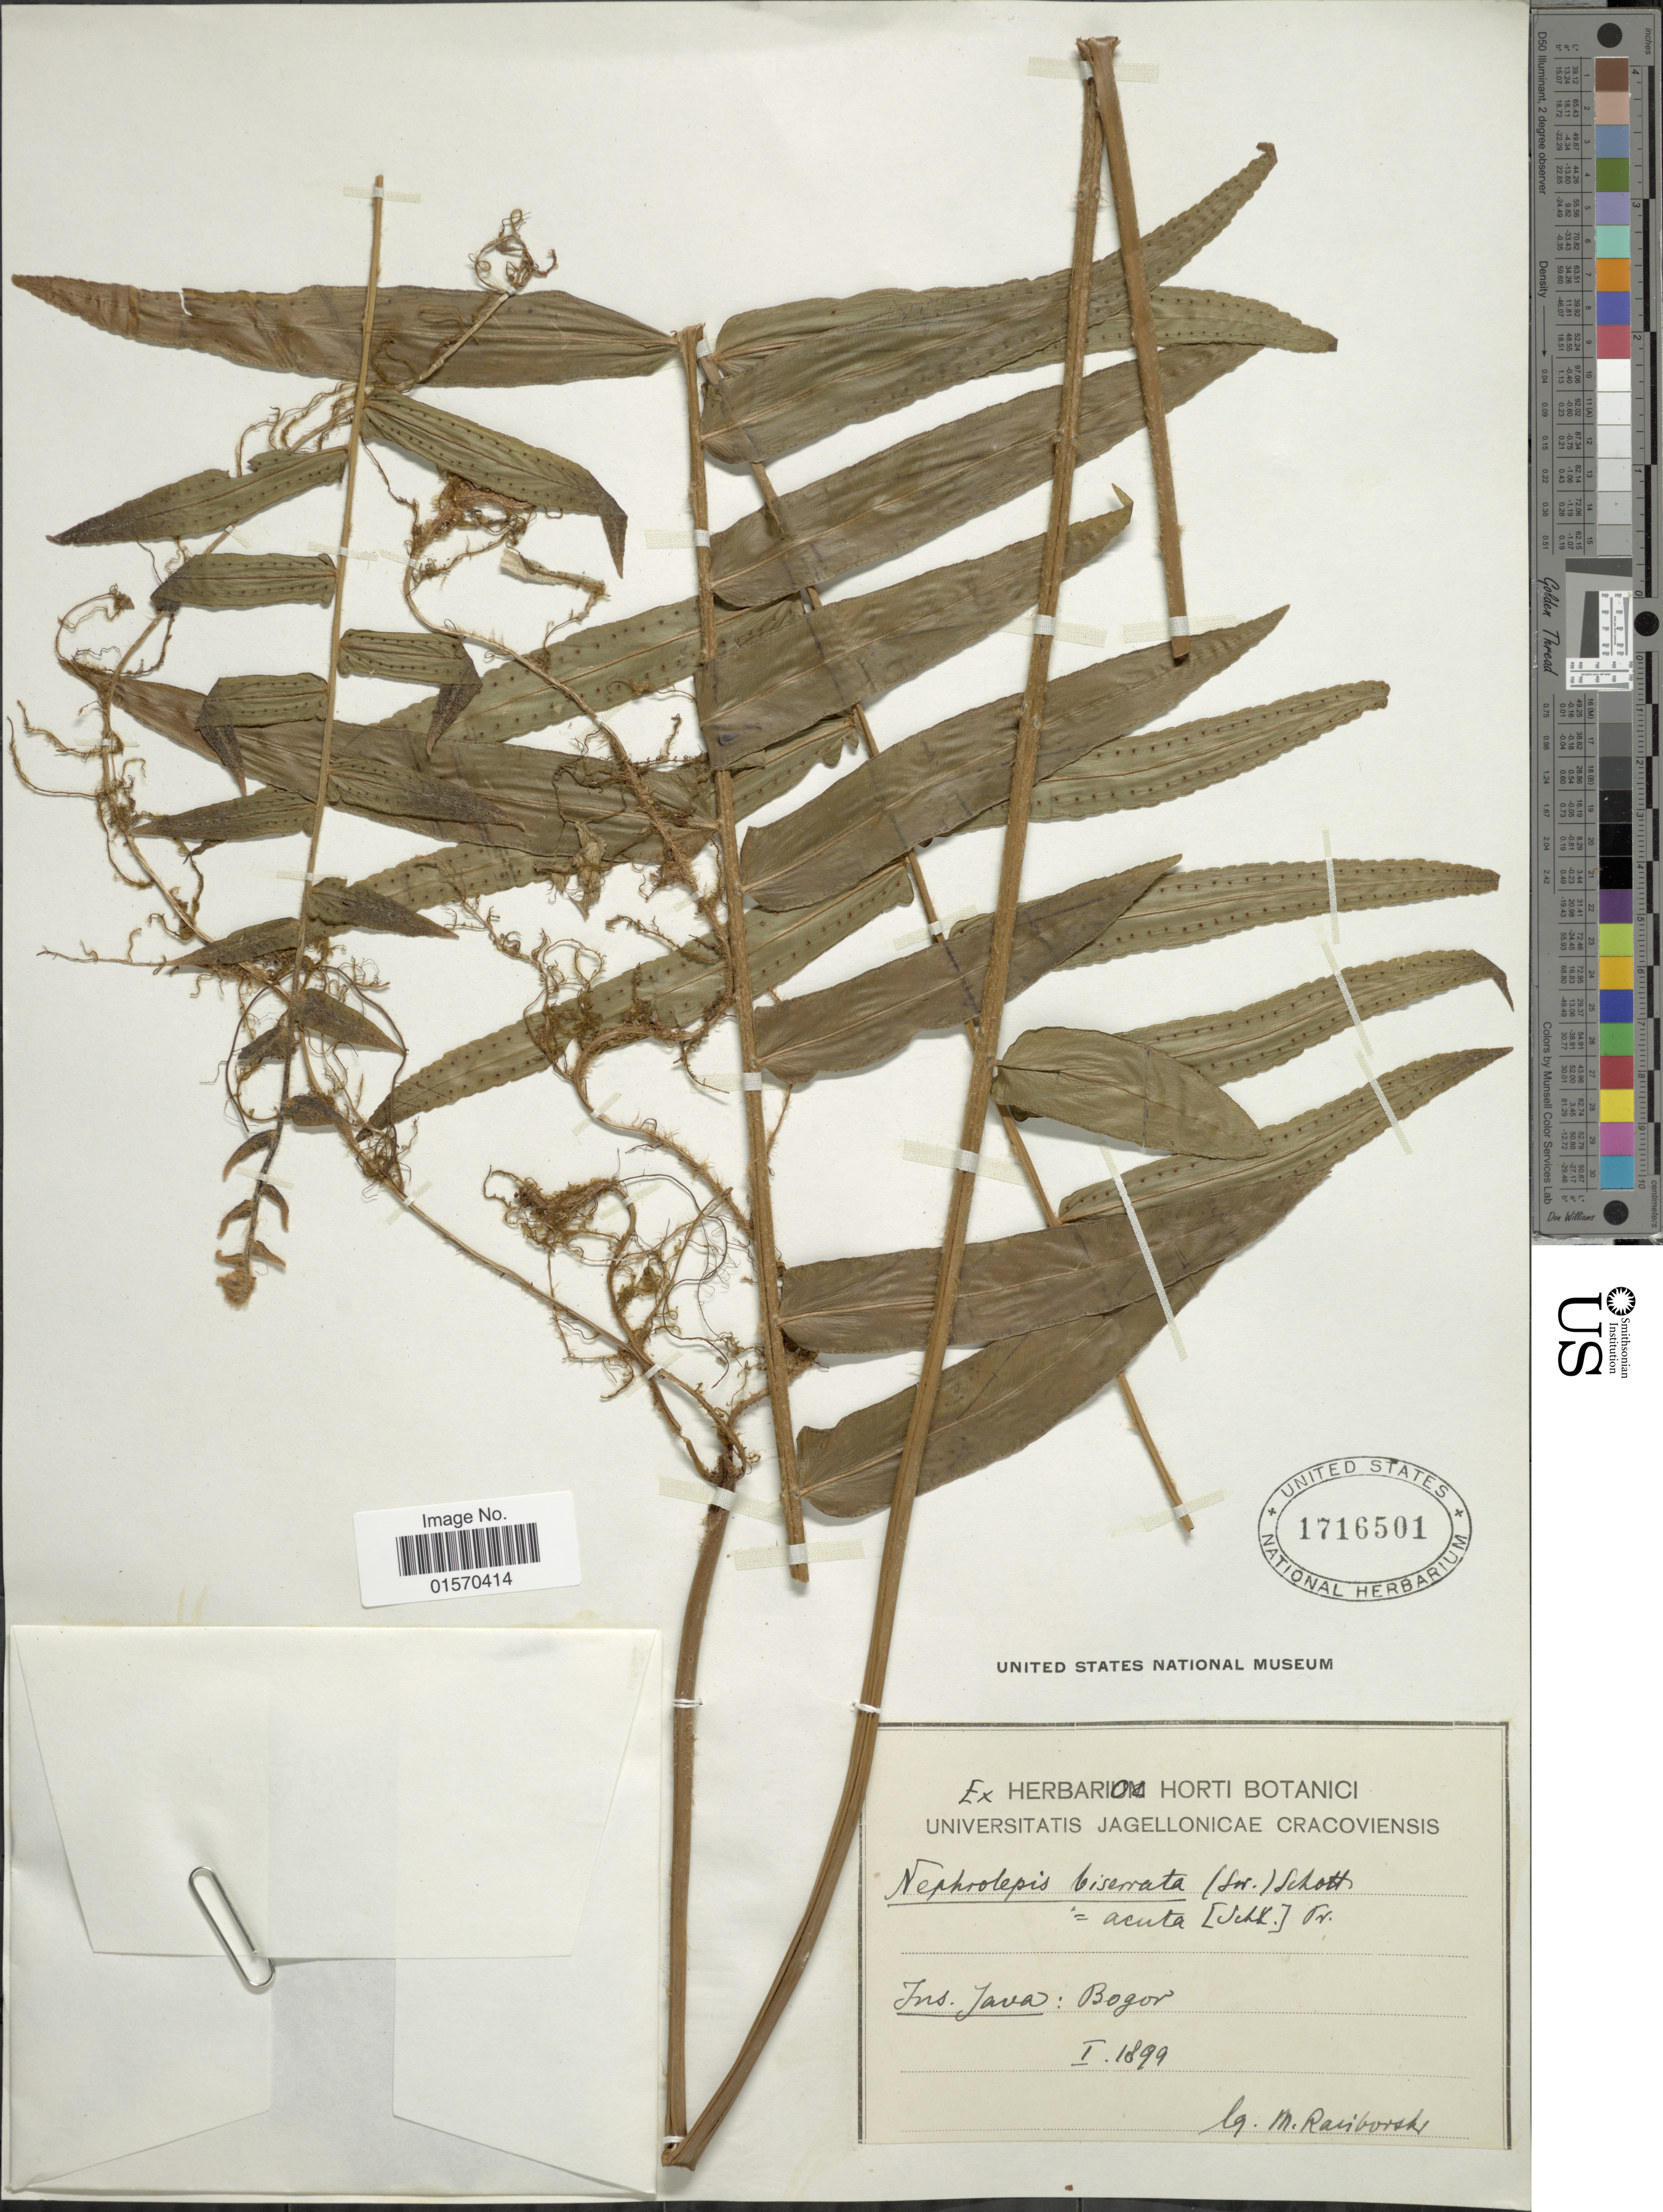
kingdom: Plantae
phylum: Tracheophyta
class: Polypodiopsida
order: Polypodiales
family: Nephrolepidaceae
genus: Nephrolepis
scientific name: Nephrolepis biserrata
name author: (Sw.) Schott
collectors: M. Raciborski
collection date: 1899-01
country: Indonesia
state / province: Java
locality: Ins. Java: Bogor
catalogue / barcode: US 1716501